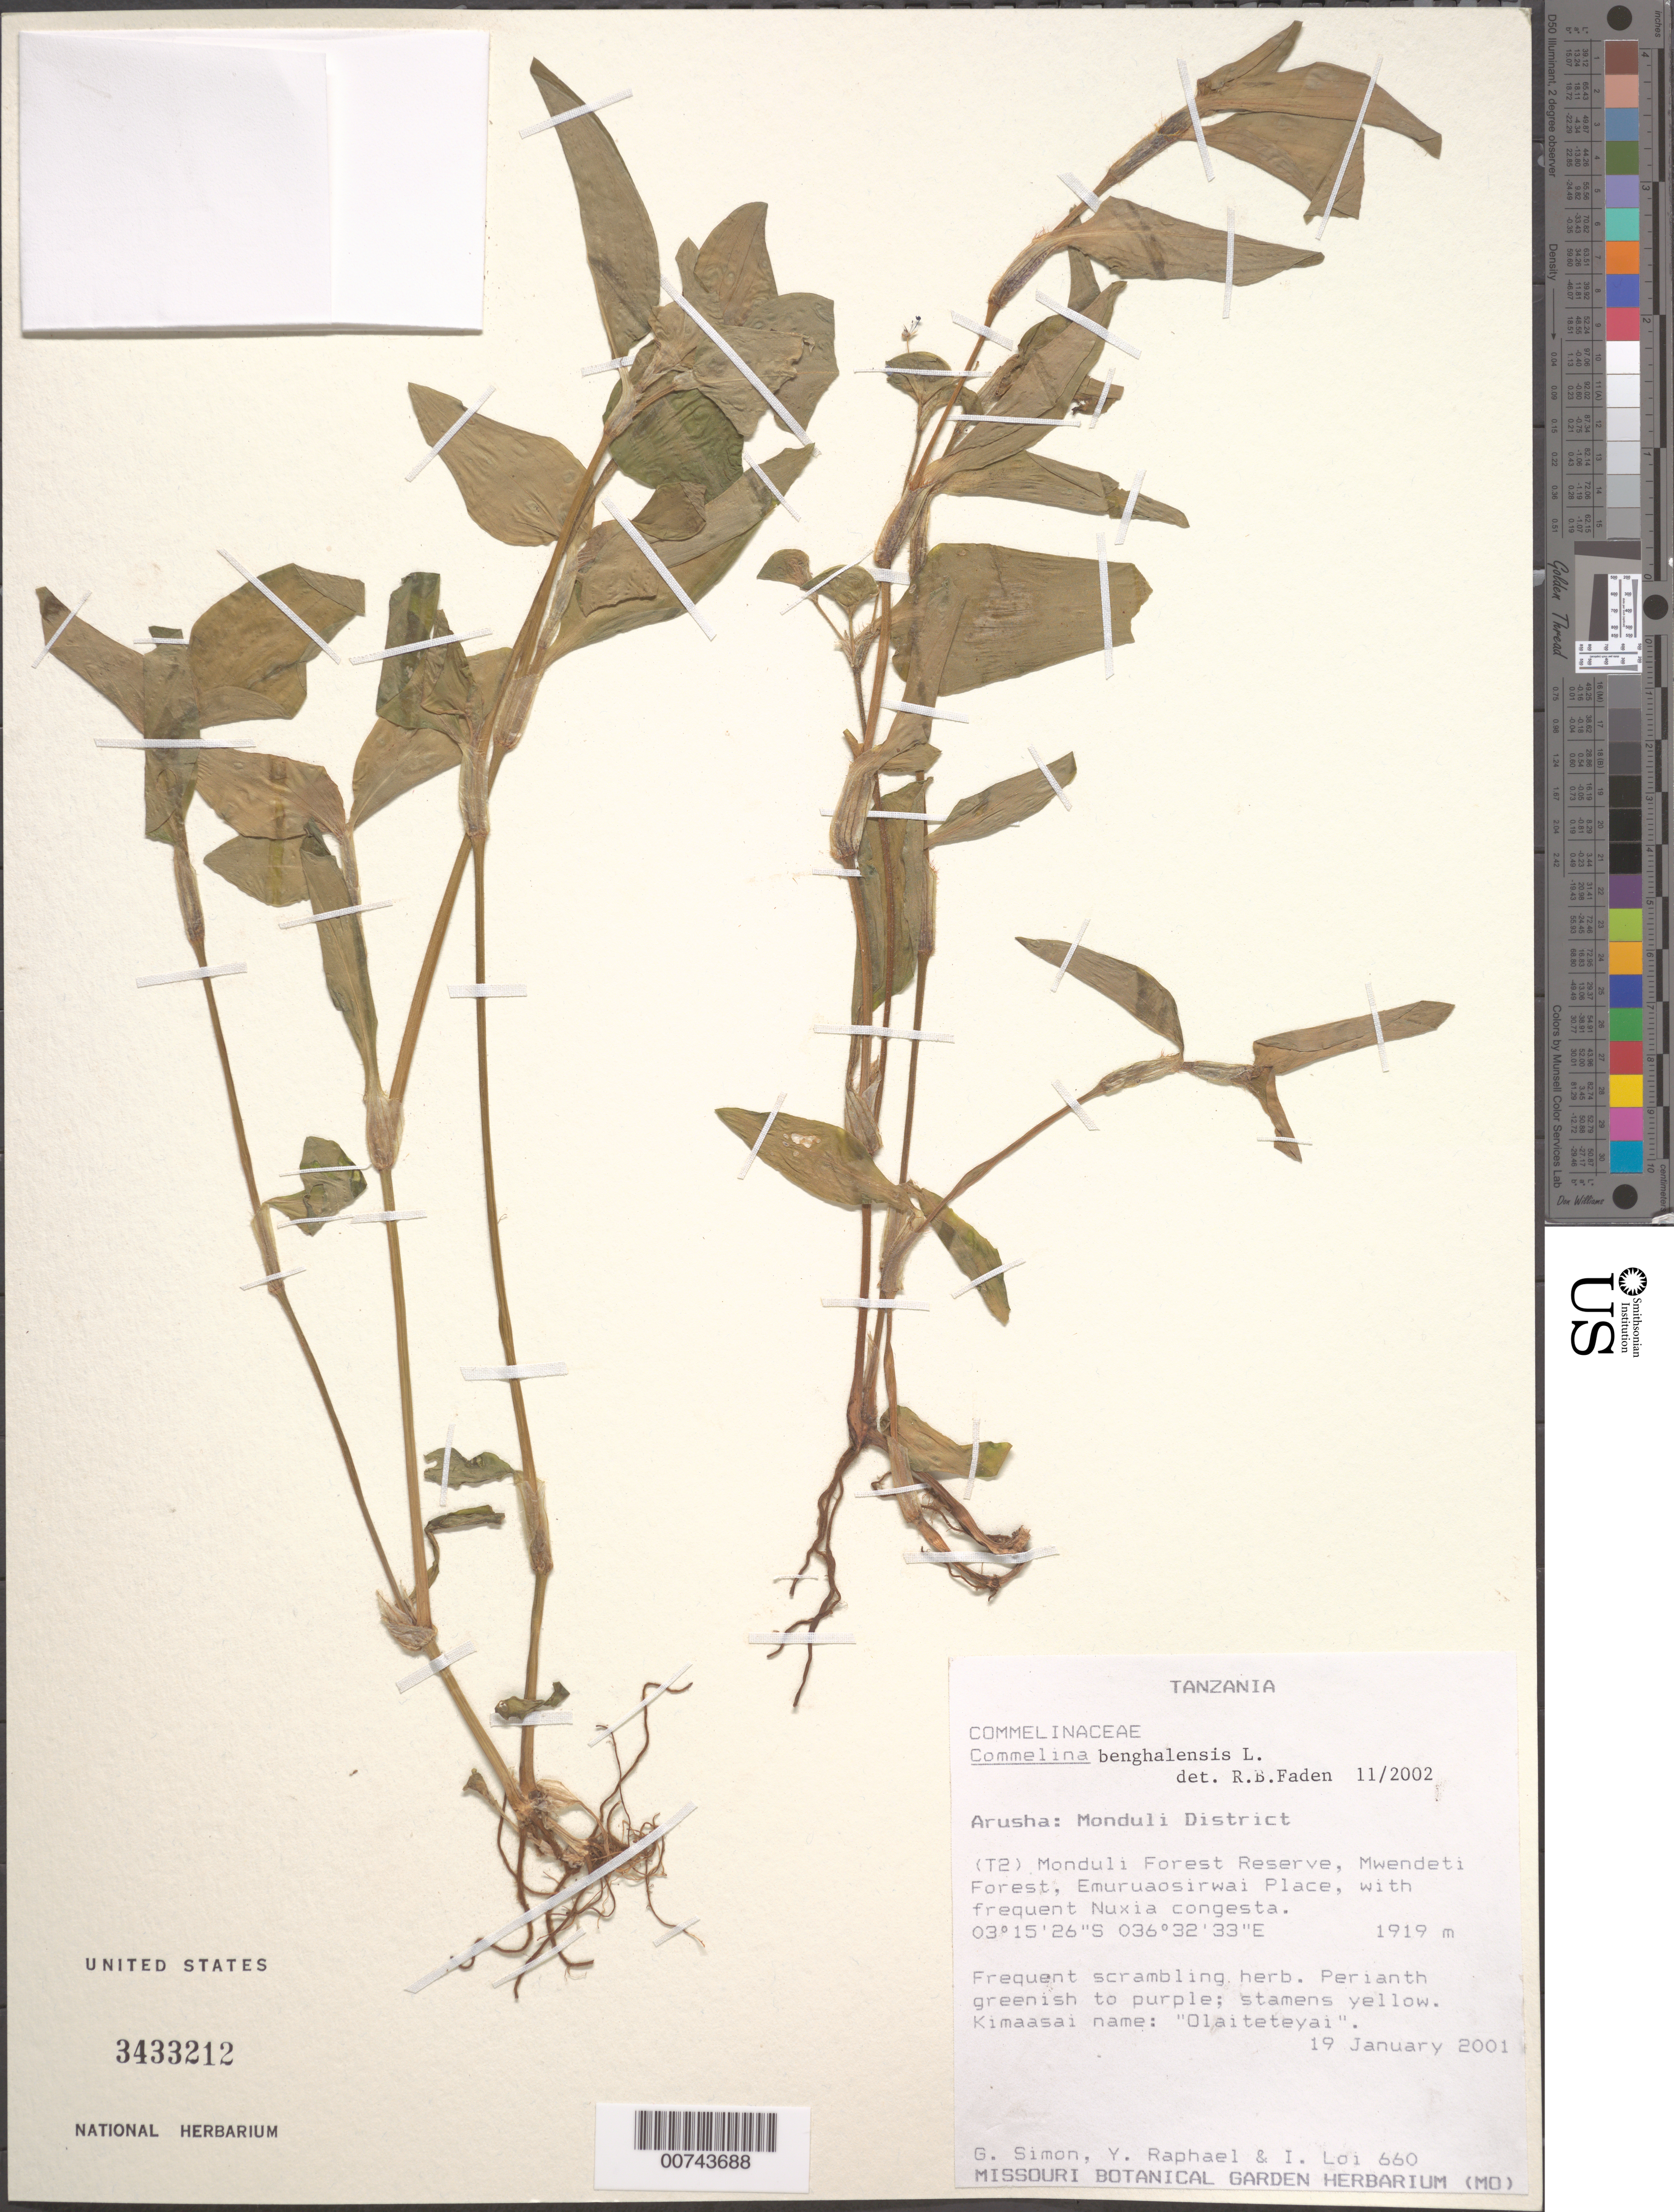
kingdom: Plantae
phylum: Tracheophyta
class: Liliopsida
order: Commelinales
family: Commelinaceae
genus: Commelina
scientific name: Commelina benghalensis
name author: L.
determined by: Faden, Robert B., (US), Smithsonian Institution - National Museum of Natural History (UNITED STATES)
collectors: G. Simon, Y. Raphael & I. Loi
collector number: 660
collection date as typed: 19 Jan 2001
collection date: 2001-01-19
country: Tanzania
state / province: Arusha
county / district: Monduli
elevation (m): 1919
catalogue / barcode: US 3433212